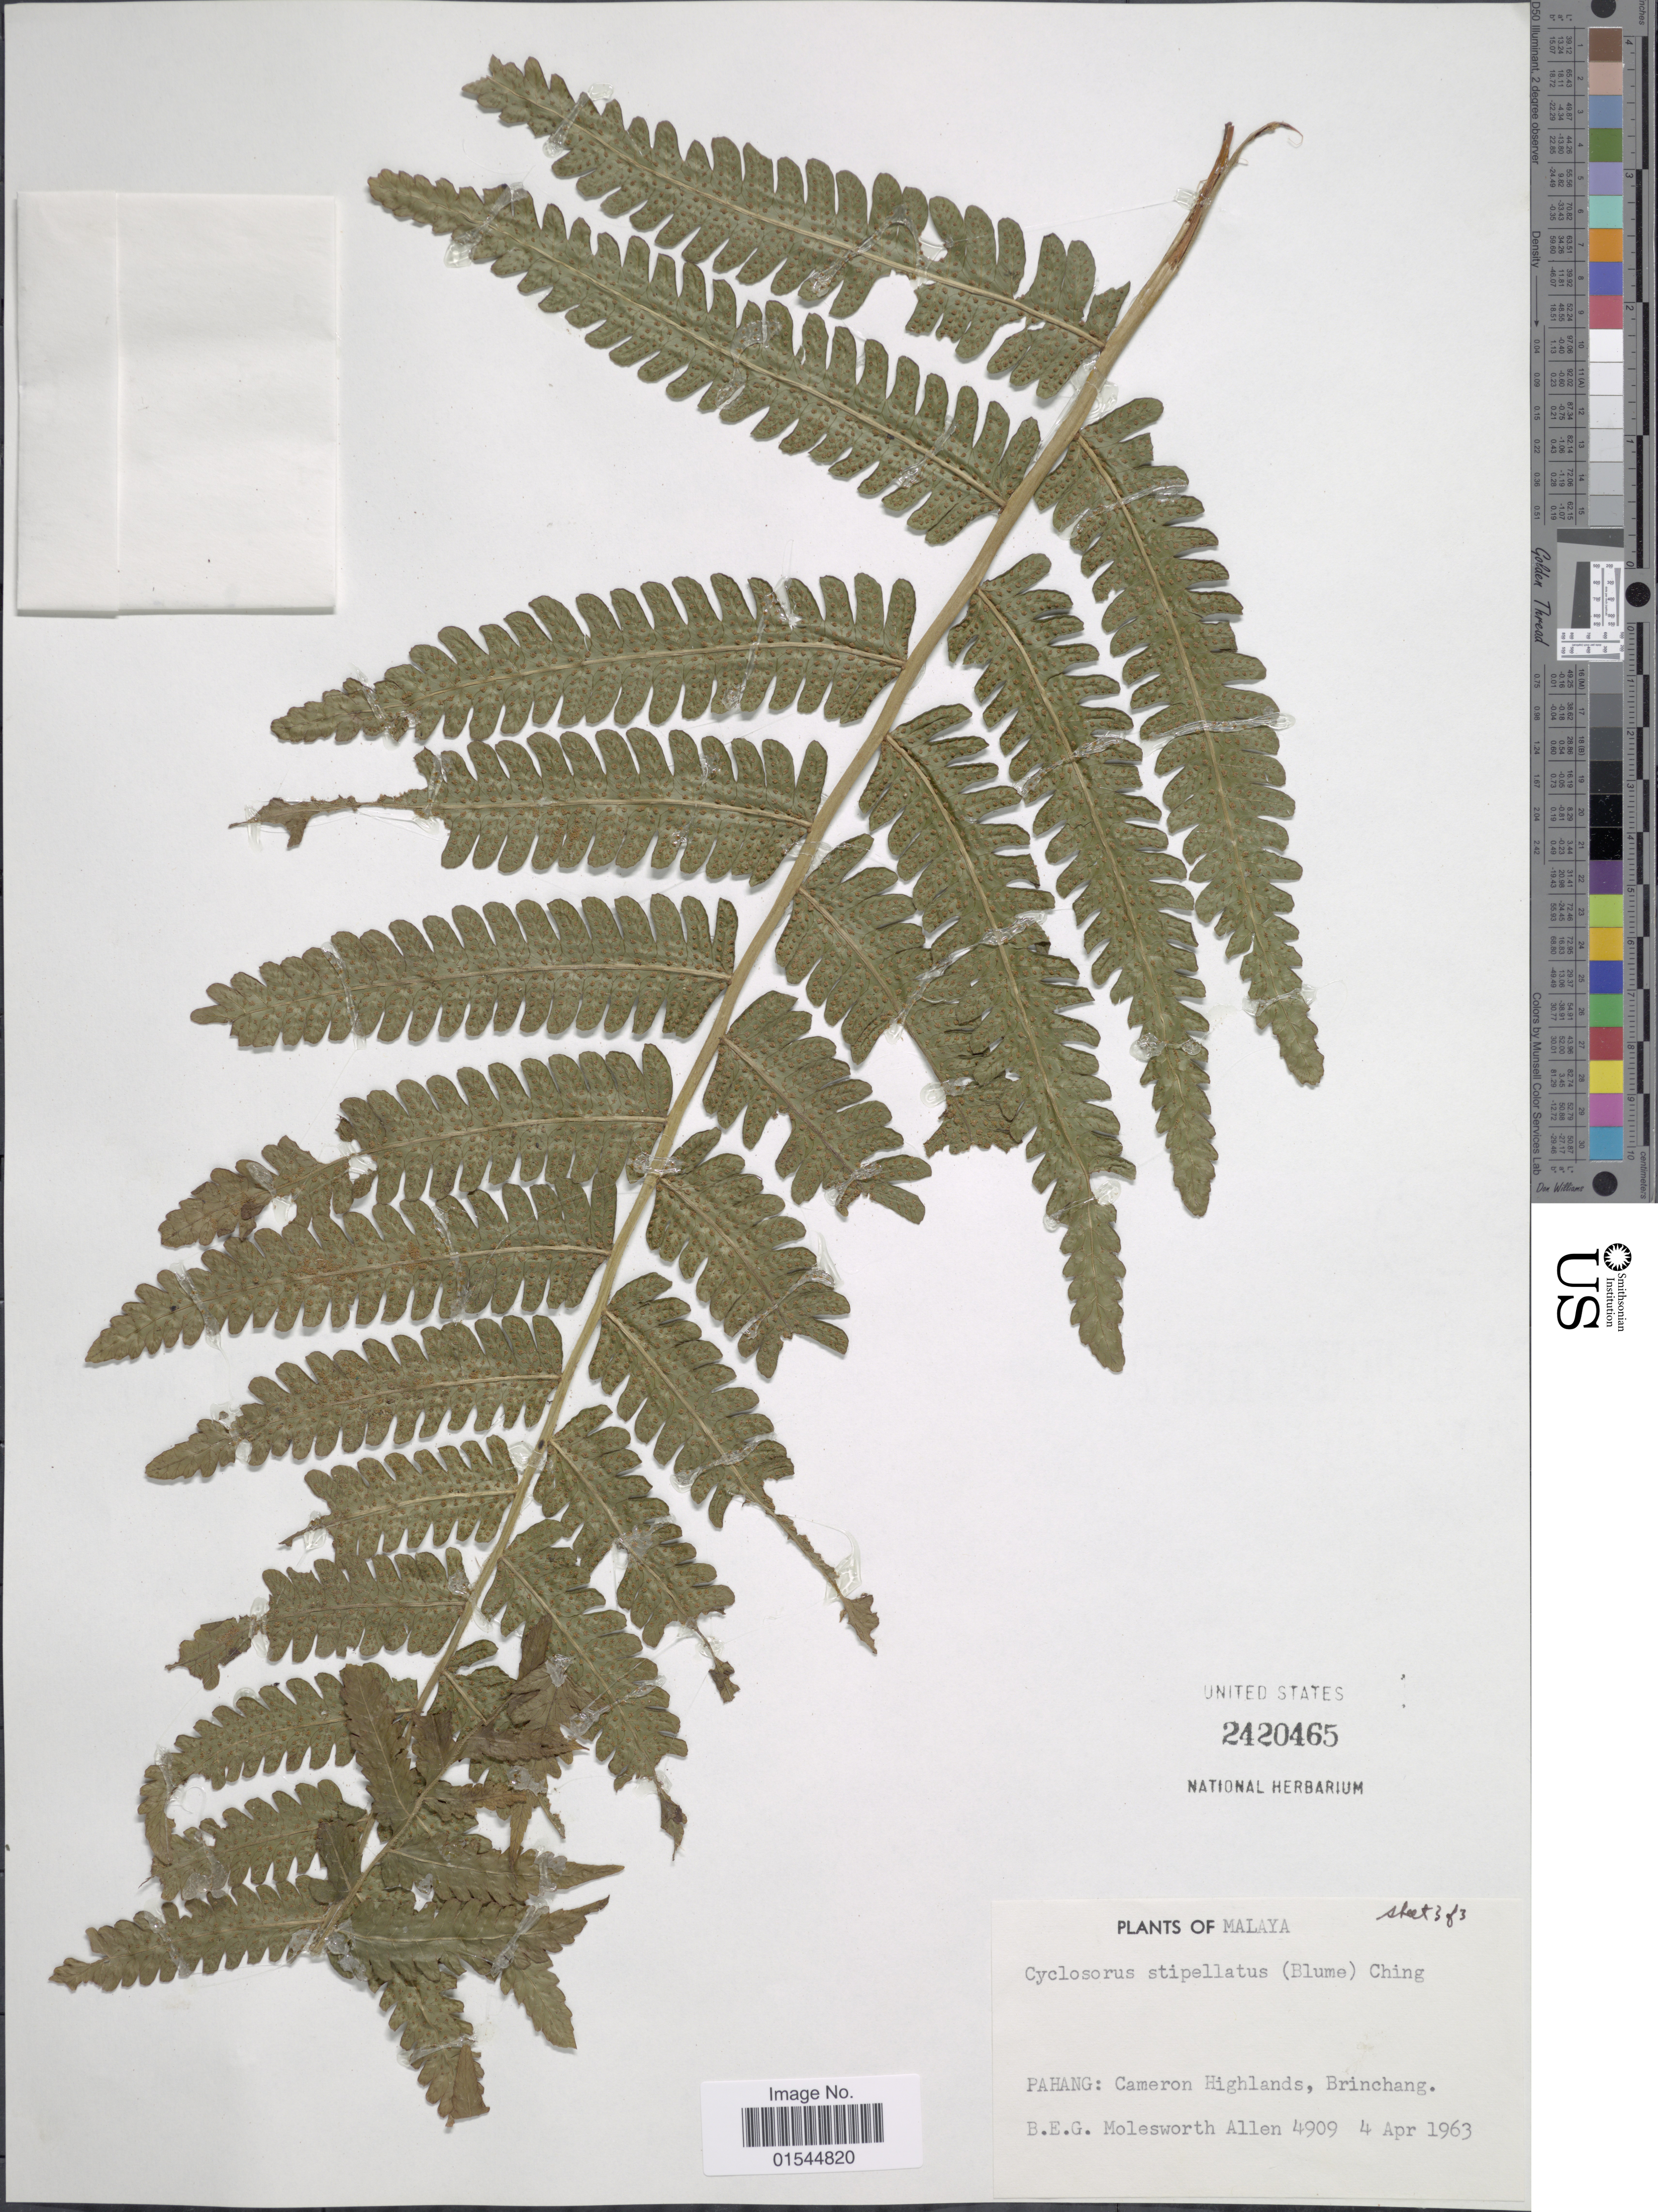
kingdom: Plantae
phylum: Tracheophyta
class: Polypodiopsida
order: Polypodiales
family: Thelypteridaceae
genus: Sphaerostephanos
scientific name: Sphaerostephanos stipellatus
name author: (Blume) Holttum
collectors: B. E. G. Molesworth-Allen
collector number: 4909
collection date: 1963-04-04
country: Malaysia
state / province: Pahang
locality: Malaya, Pahang:Cameron Highlands, Brinchang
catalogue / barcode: US 2420465